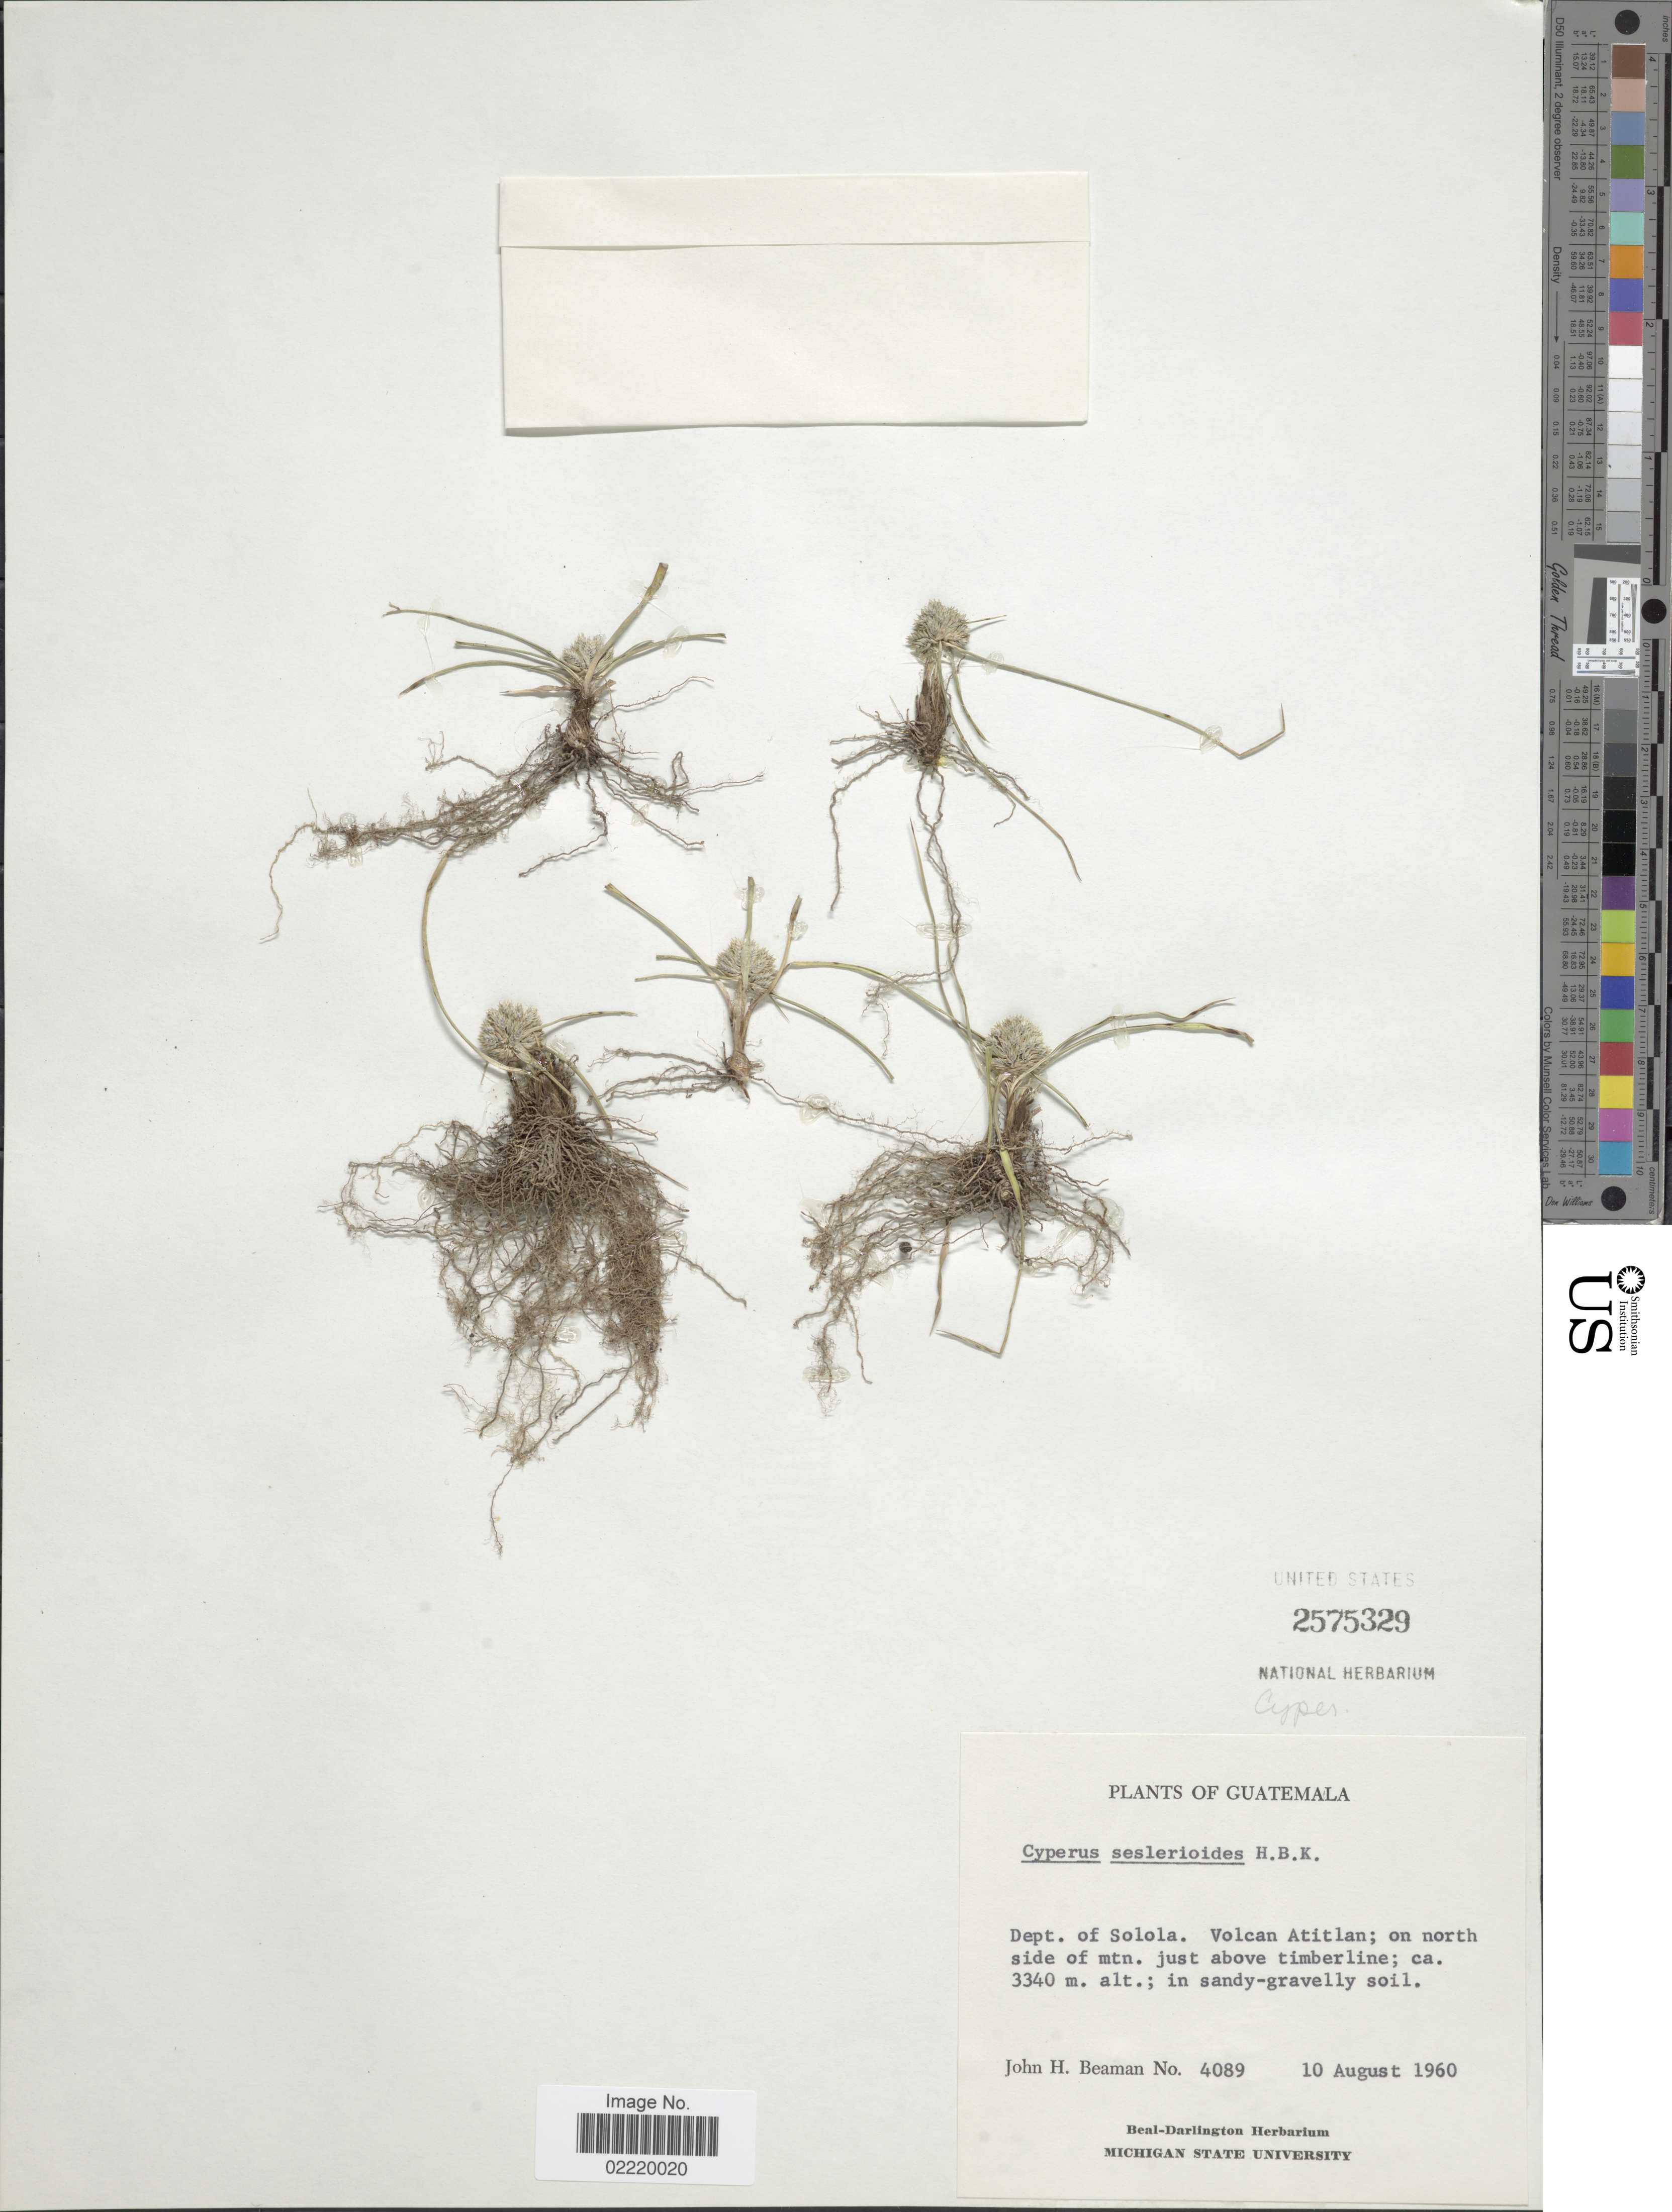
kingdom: Plantae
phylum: Tracheophyta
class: Liliopsida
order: Poales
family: Cyperaceae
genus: Cyperus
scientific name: Cyperus seslerioides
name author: Kunth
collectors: J. H. Beaman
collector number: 4089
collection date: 1980-08-10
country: Guatemala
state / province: Sololá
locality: Volcan Atitlan; on north side of mtn., just above timberline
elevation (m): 3340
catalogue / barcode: US 2575329